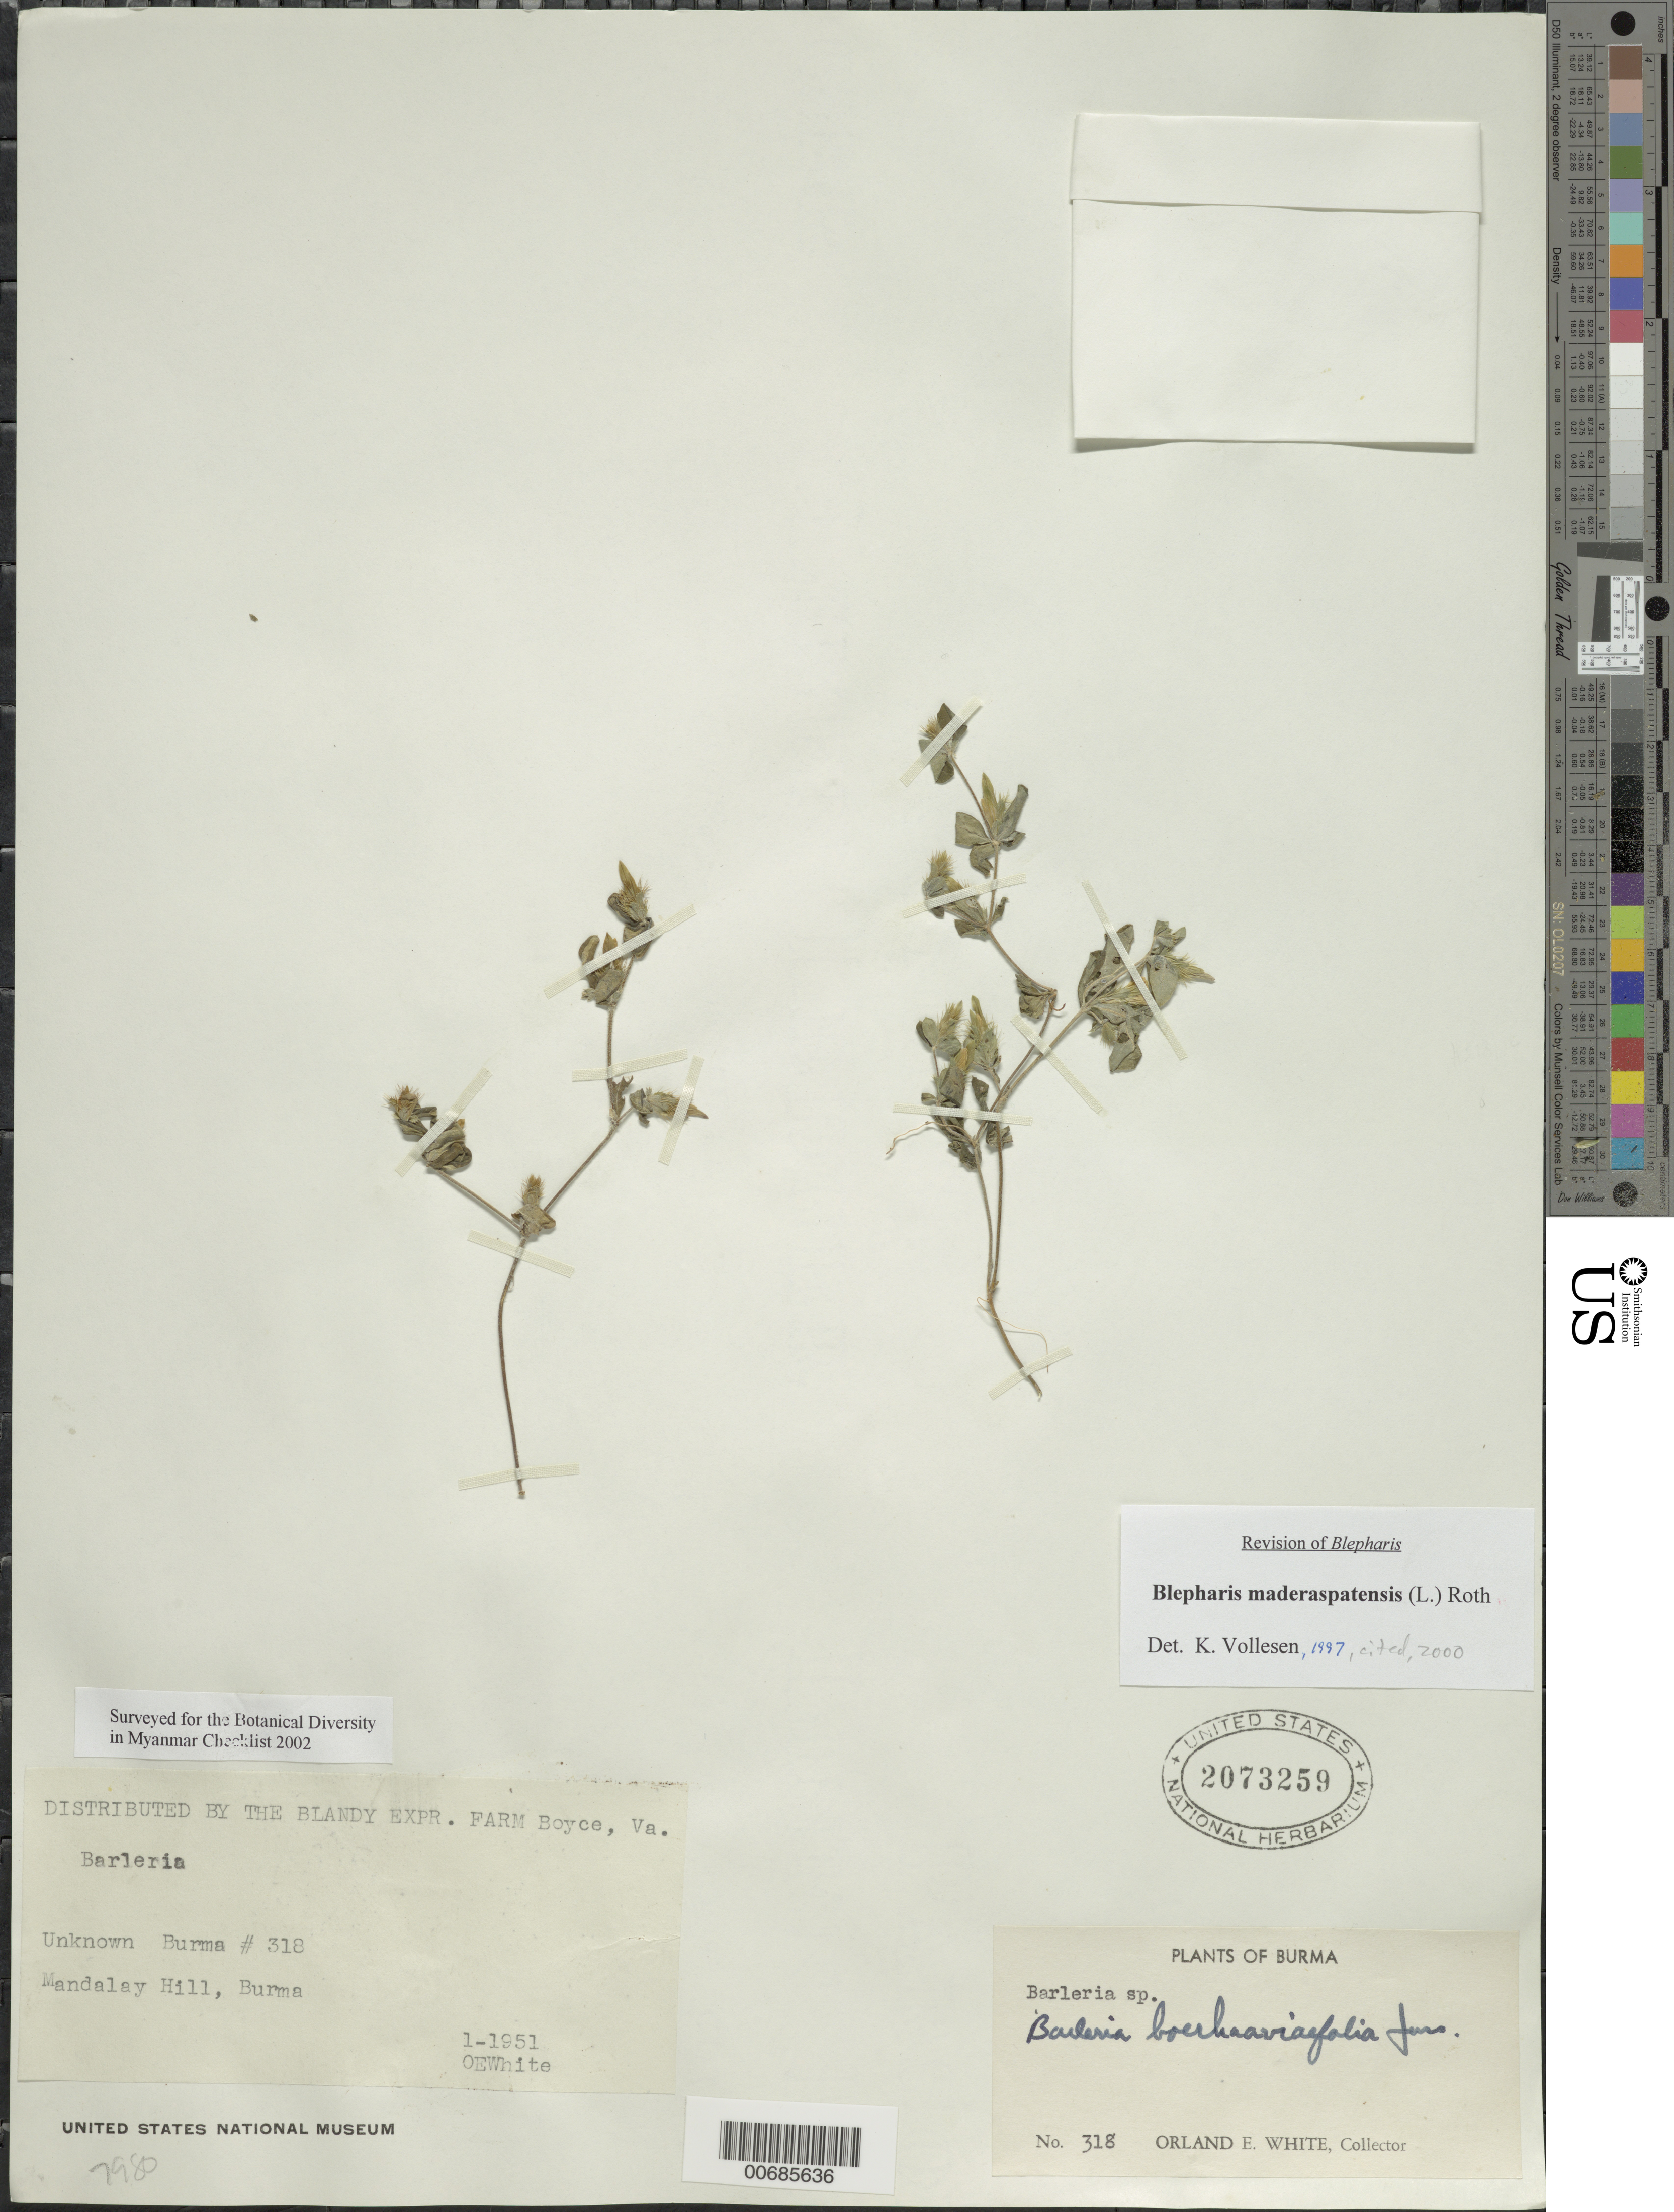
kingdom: Plantae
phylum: Tracheophyta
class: Magnoliopsida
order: Lamiales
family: Acanthaceae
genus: Blepharis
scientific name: Blepharis maderaspatensis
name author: (L.) B. Heyne ex Roth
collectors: O. E. White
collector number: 318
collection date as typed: Jan 1951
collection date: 1951-01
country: Myanmar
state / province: Mandalay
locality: Mandalay Hill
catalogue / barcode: US 2073259